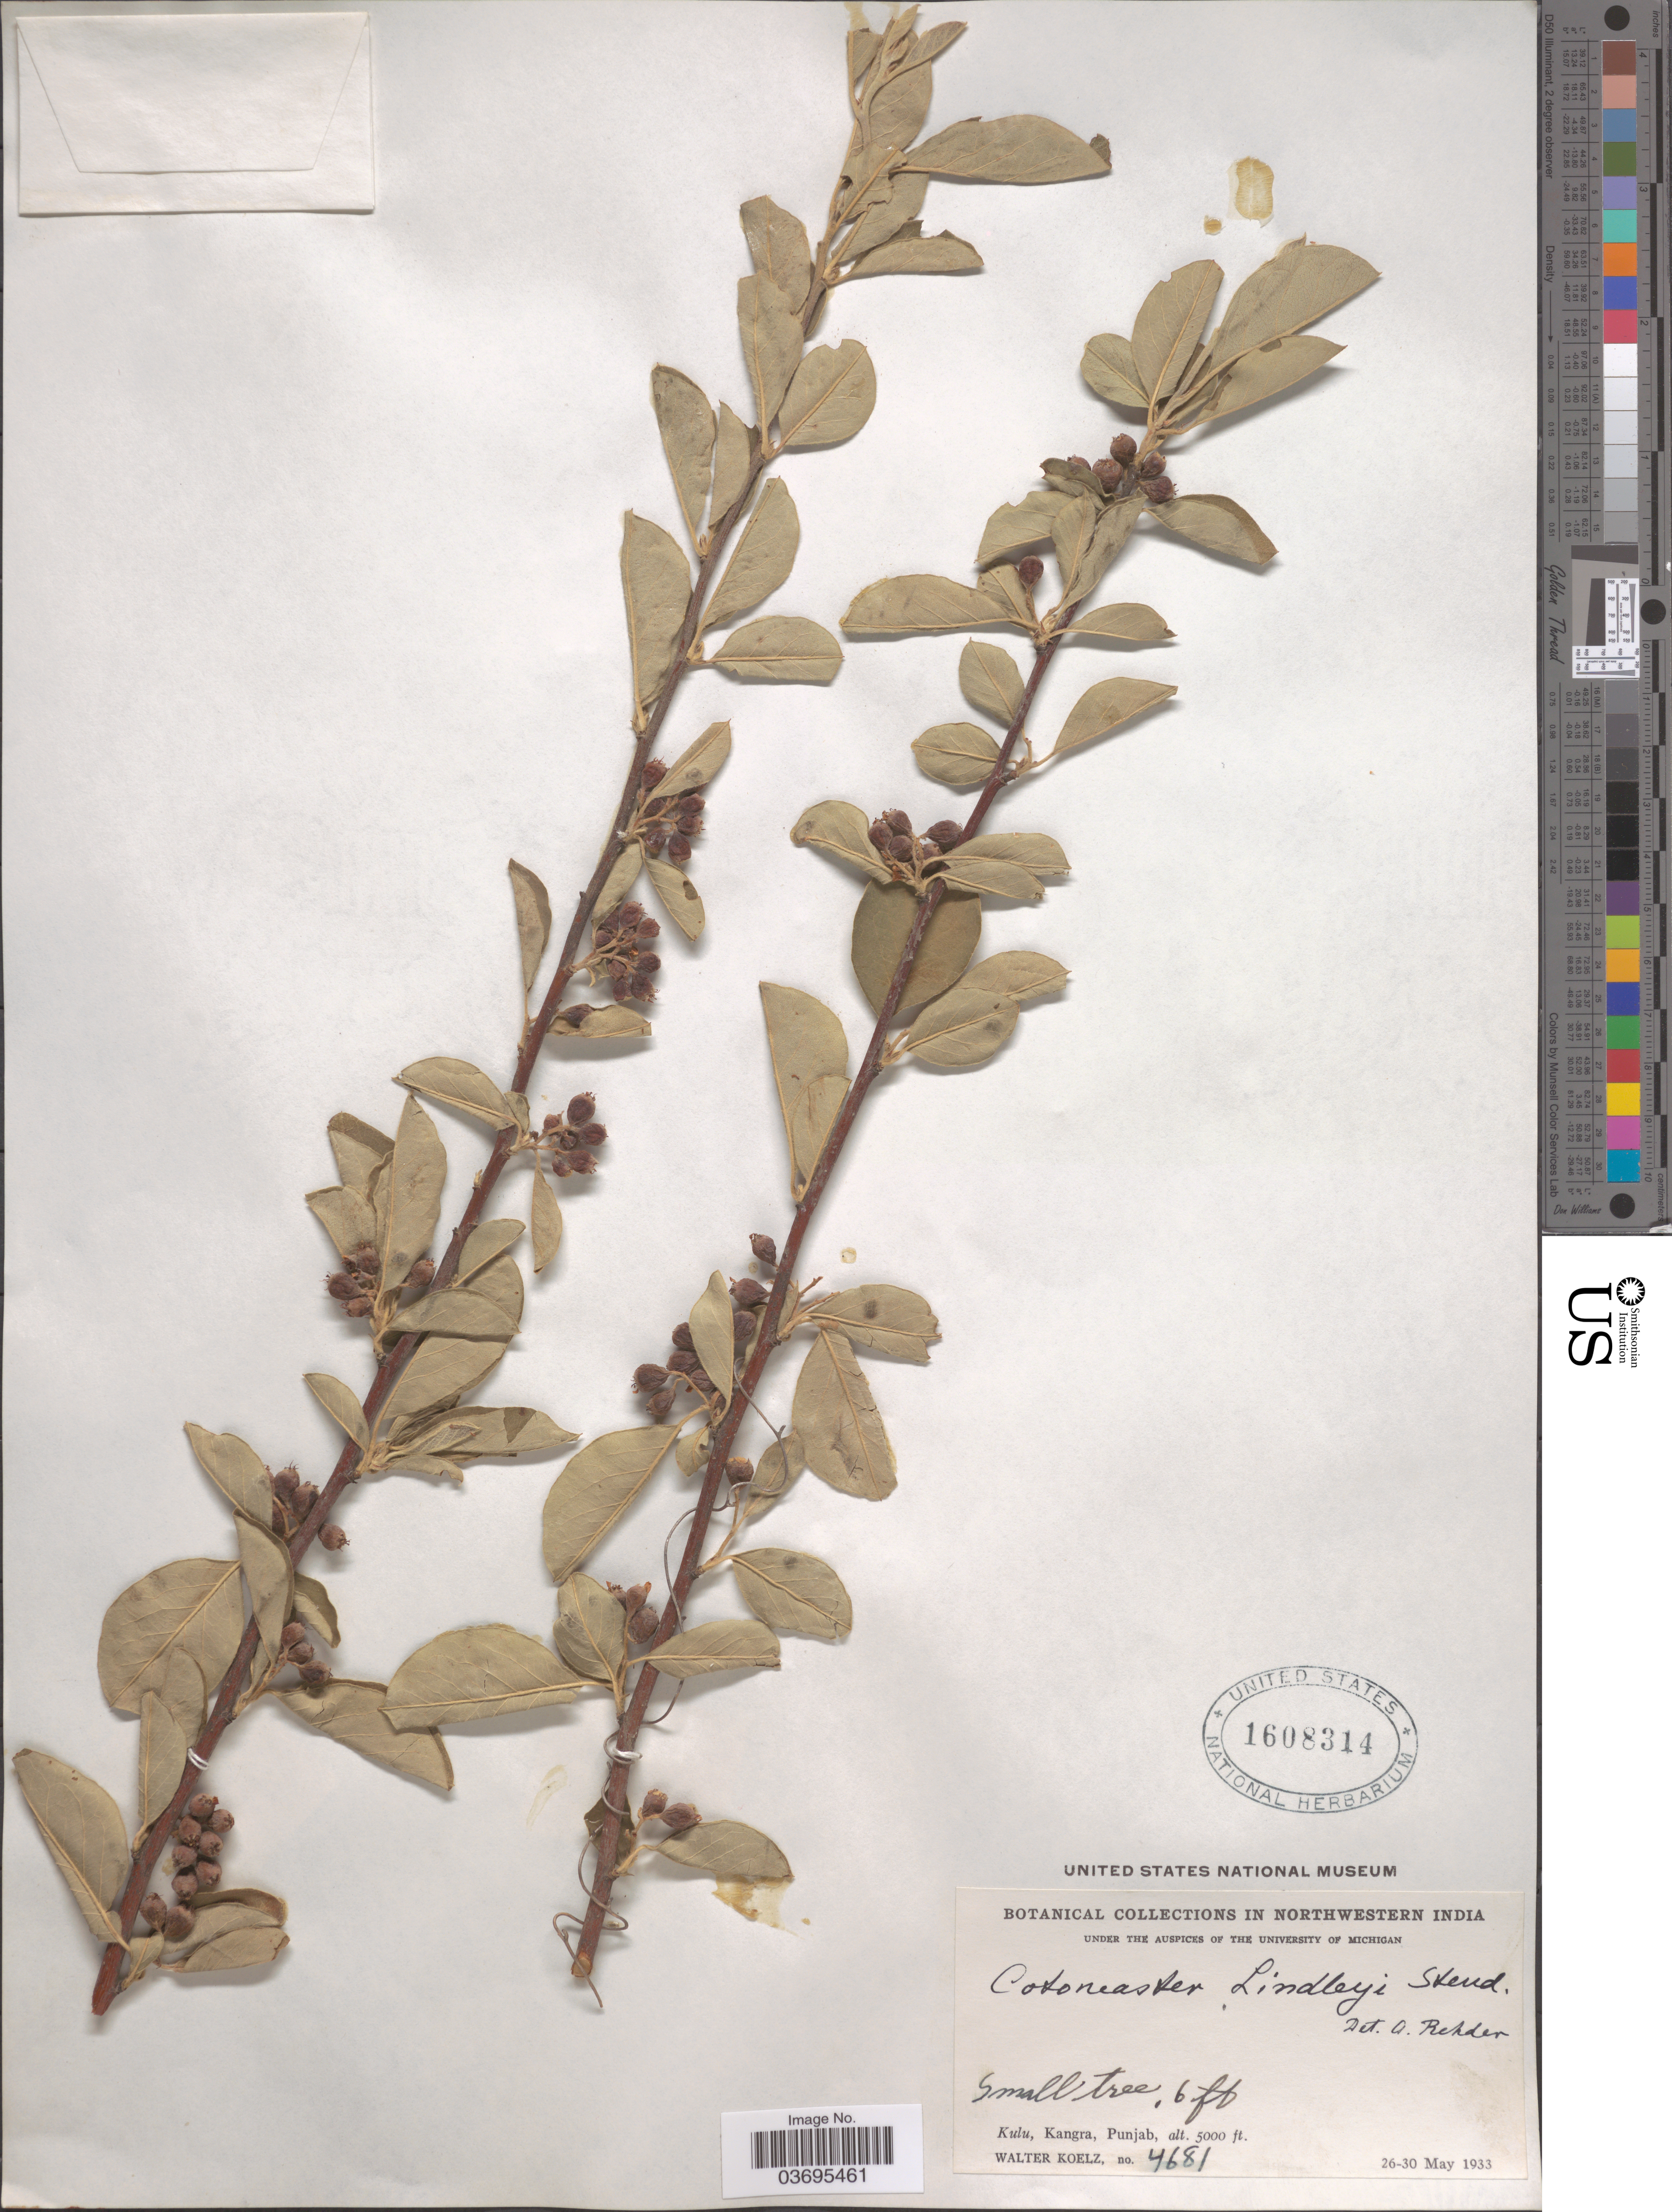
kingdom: Plantae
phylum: Tracheophyta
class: Magnoliopsida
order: Rosales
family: Rosaceae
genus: Cotoneaster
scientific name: Cotoneaster lindleyi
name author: Steud.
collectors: W. N. Koelz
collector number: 4681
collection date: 1933-05-26/1933-05-30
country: India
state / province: Punjab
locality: Northwestern India. Kulu, Kangra.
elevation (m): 1524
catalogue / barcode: US 1608314